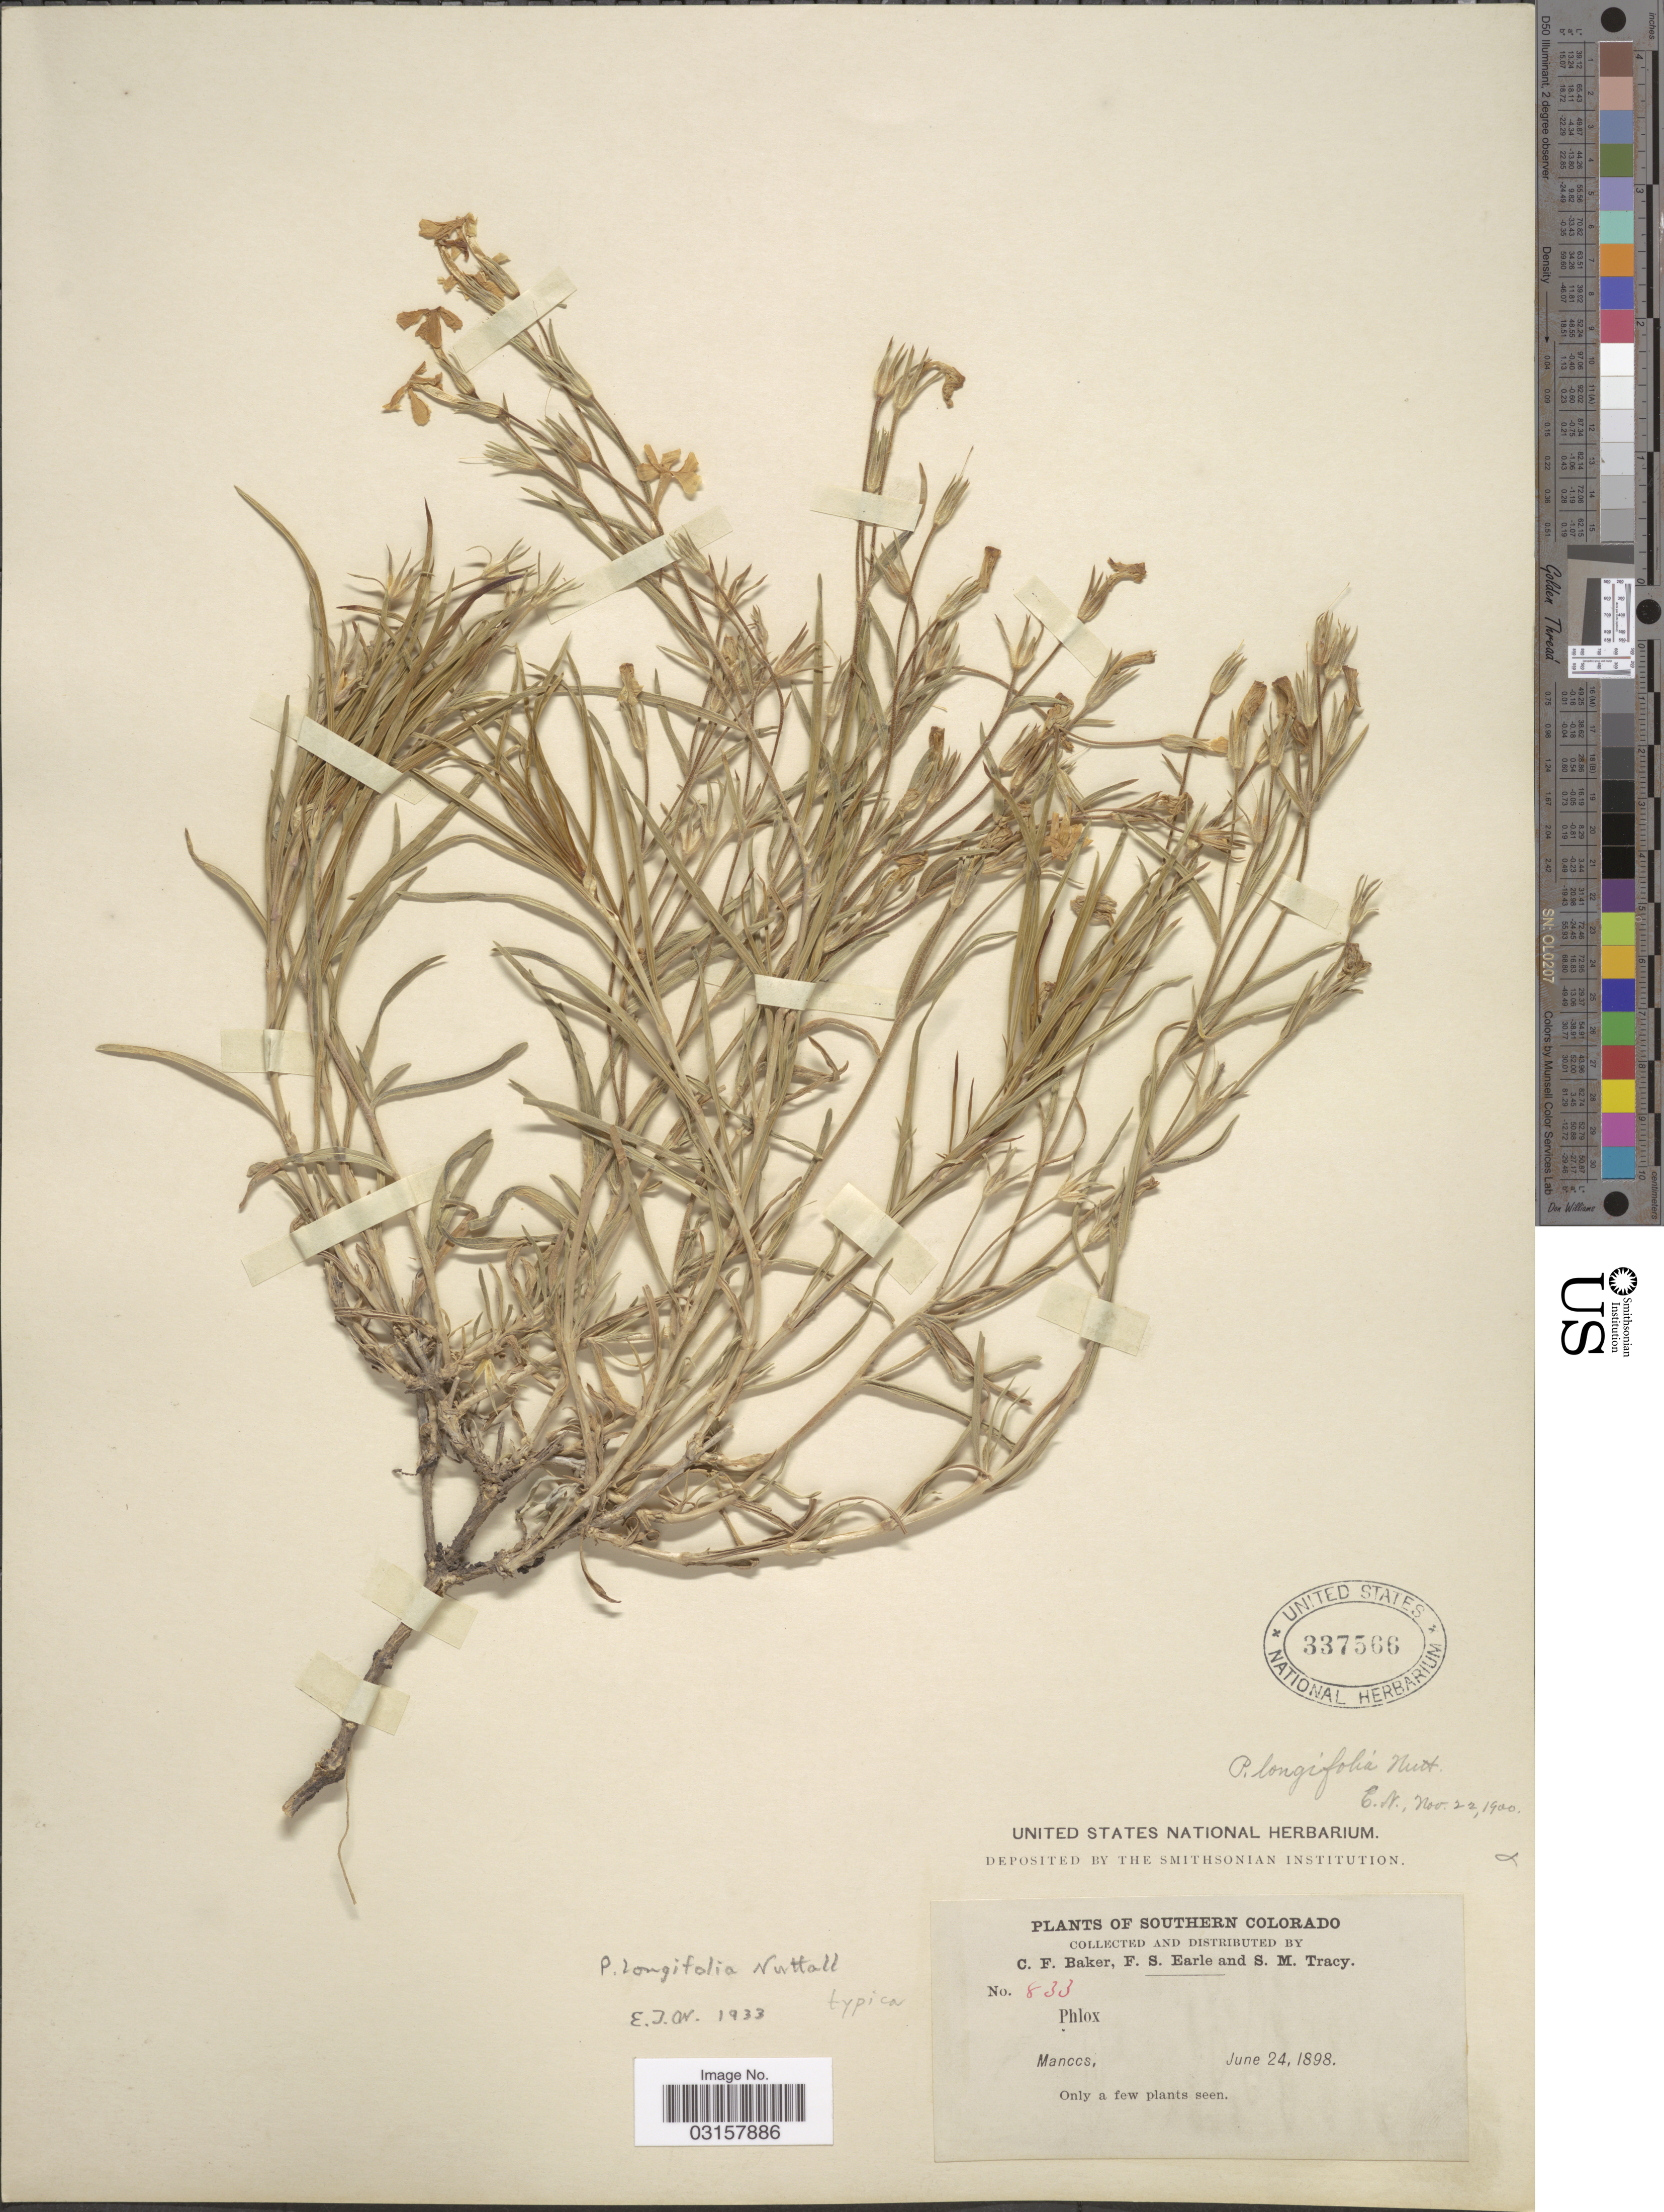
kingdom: Plantae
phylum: Tracheophyta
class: Magnoliopsida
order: Ericales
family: Polemoniaceae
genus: Phlox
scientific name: Phlox longifolia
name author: Nutt.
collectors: C. F. Baker, F. S. Earle & S. M. Tracy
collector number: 833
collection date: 1898-06-24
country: United States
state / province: Colorado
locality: Southern Colorado. Mancos.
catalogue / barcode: US 337566